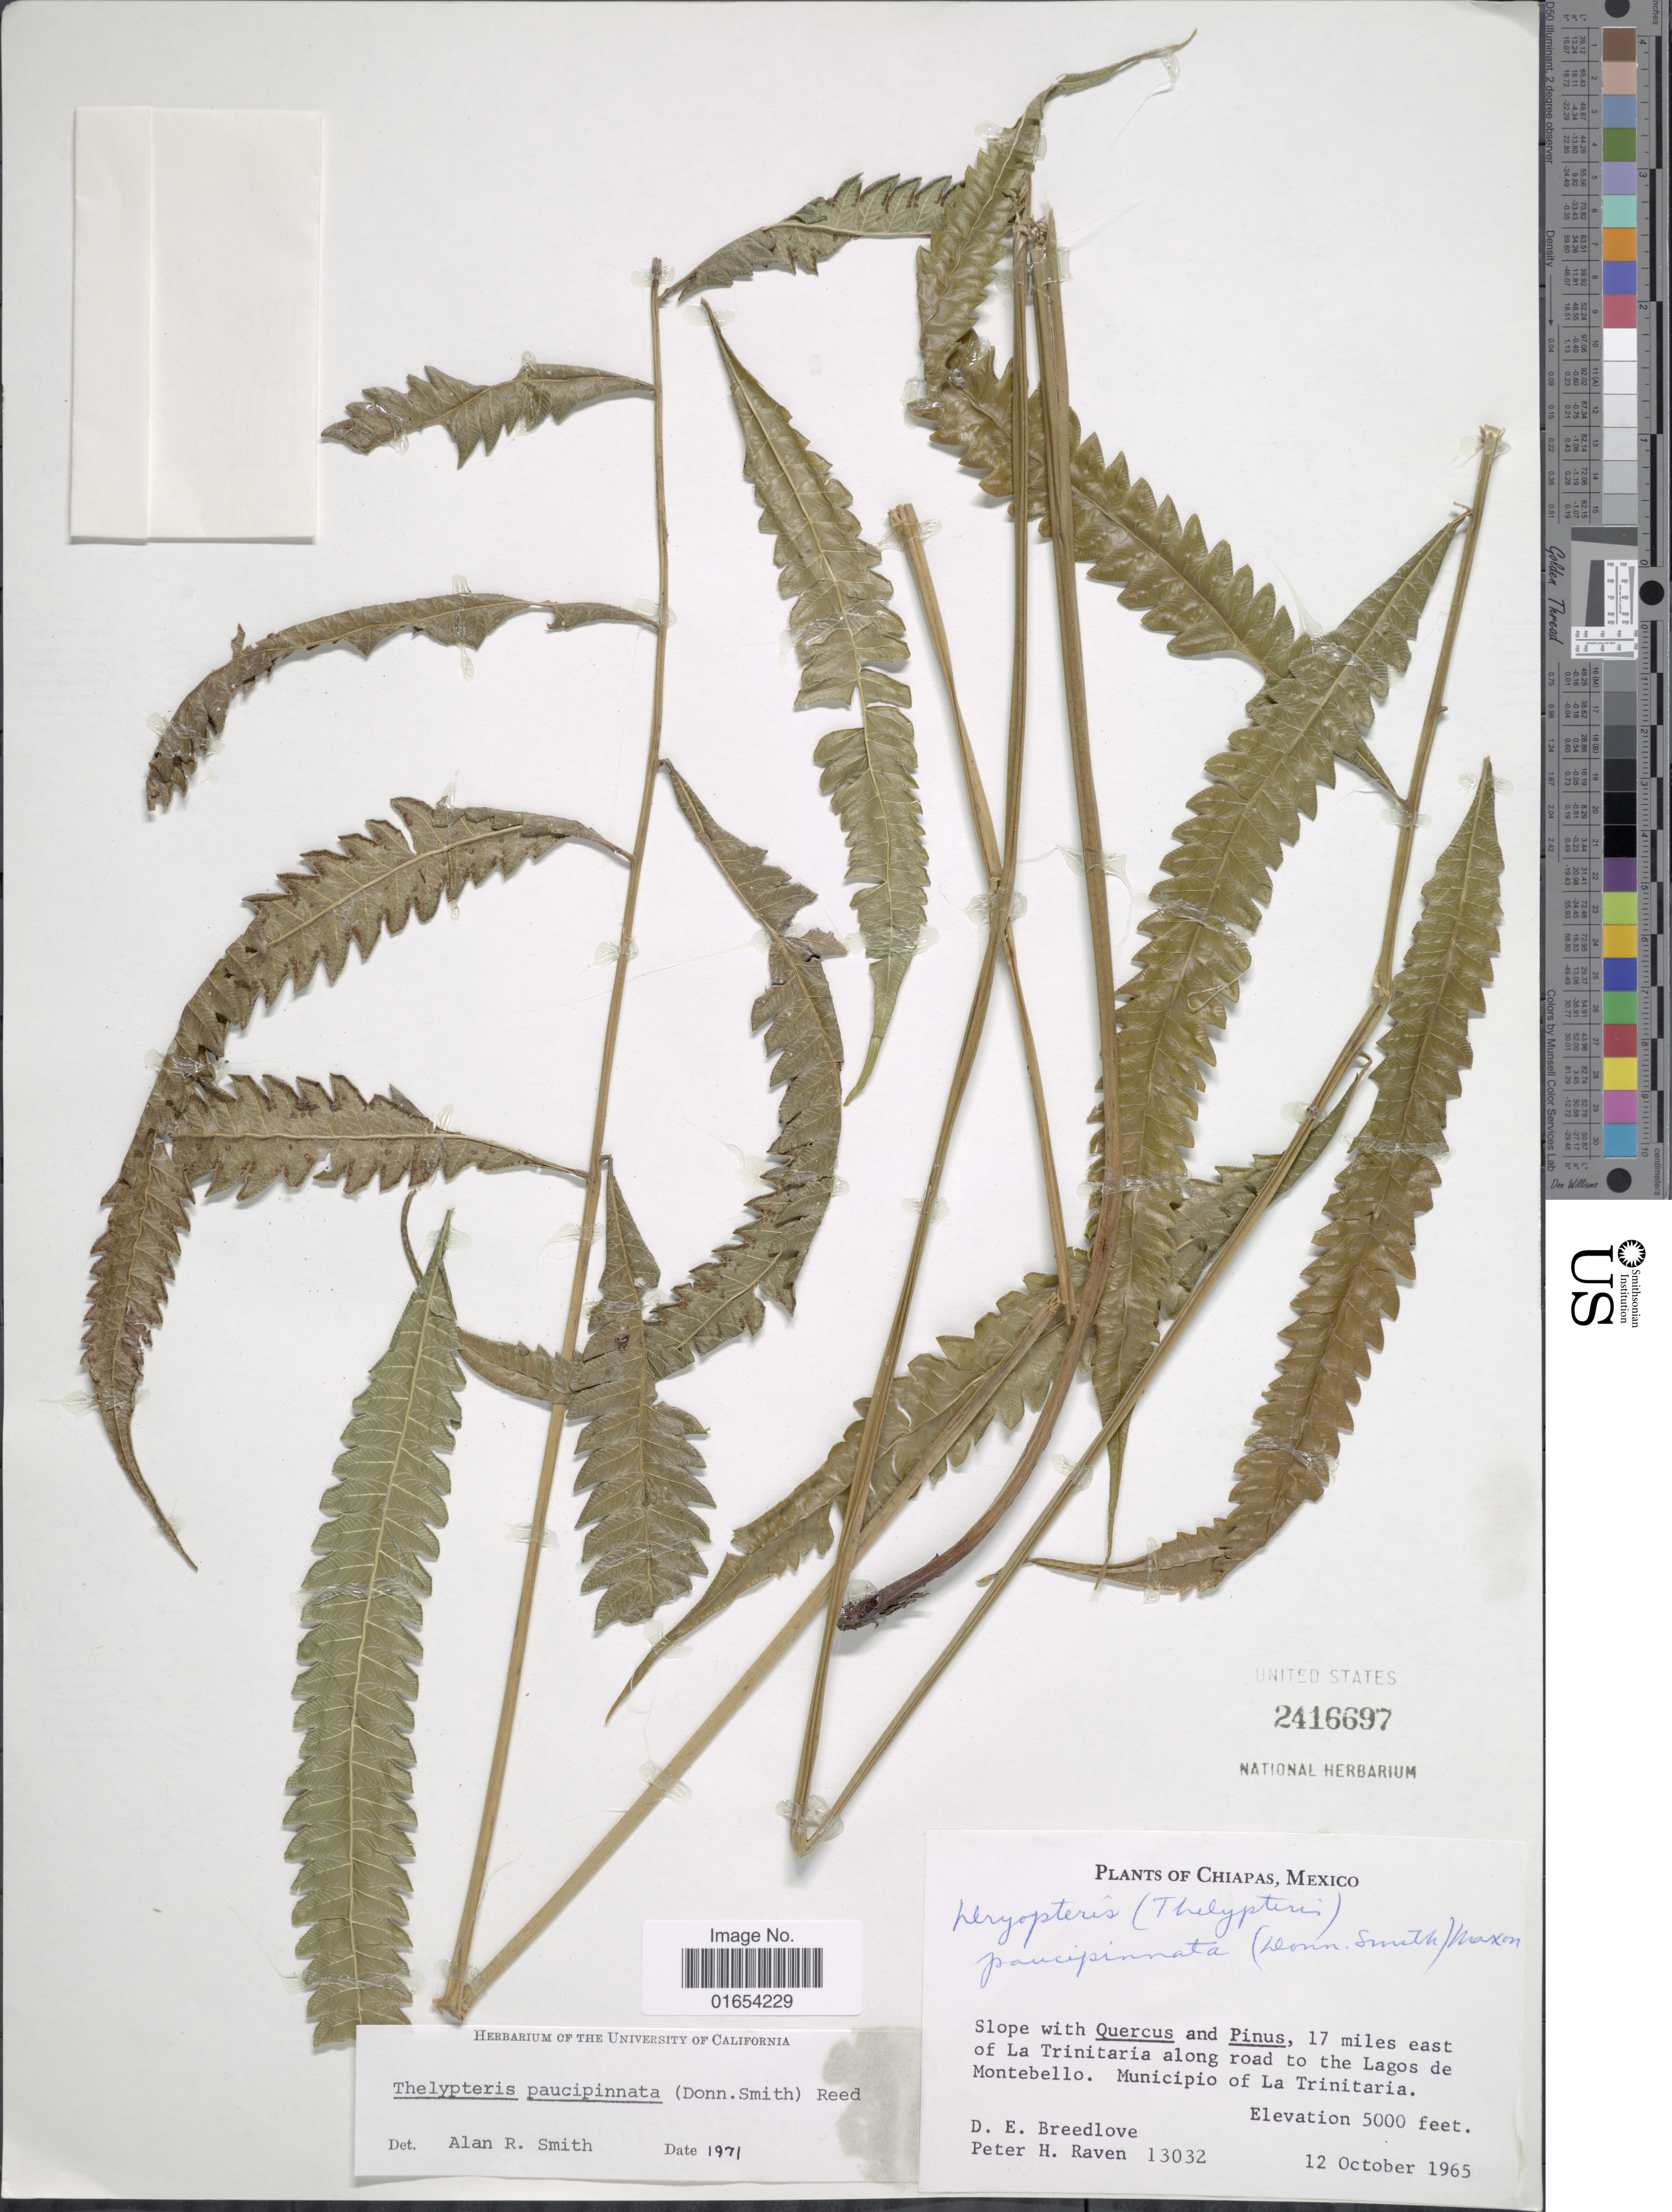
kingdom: Plantae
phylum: Tracheophyta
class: Polypodiopsida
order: Polypodiales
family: Thelypteridaceae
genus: Goniopteris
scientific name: Goniopteris paucipinnata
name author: (Donn. Sm.) Salino & T.E. Almeida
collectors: D. E. Breedlove & P. Raven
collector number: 13032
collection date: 1965-10-12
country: Mexico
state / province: Chiapas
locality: Slope with Quercus and Pinus, 17 miles east of La Trinitaria along road to the Lagos de Montebello. Muncipio of La Trinitaria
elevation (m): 1524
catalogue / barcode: US 2416697